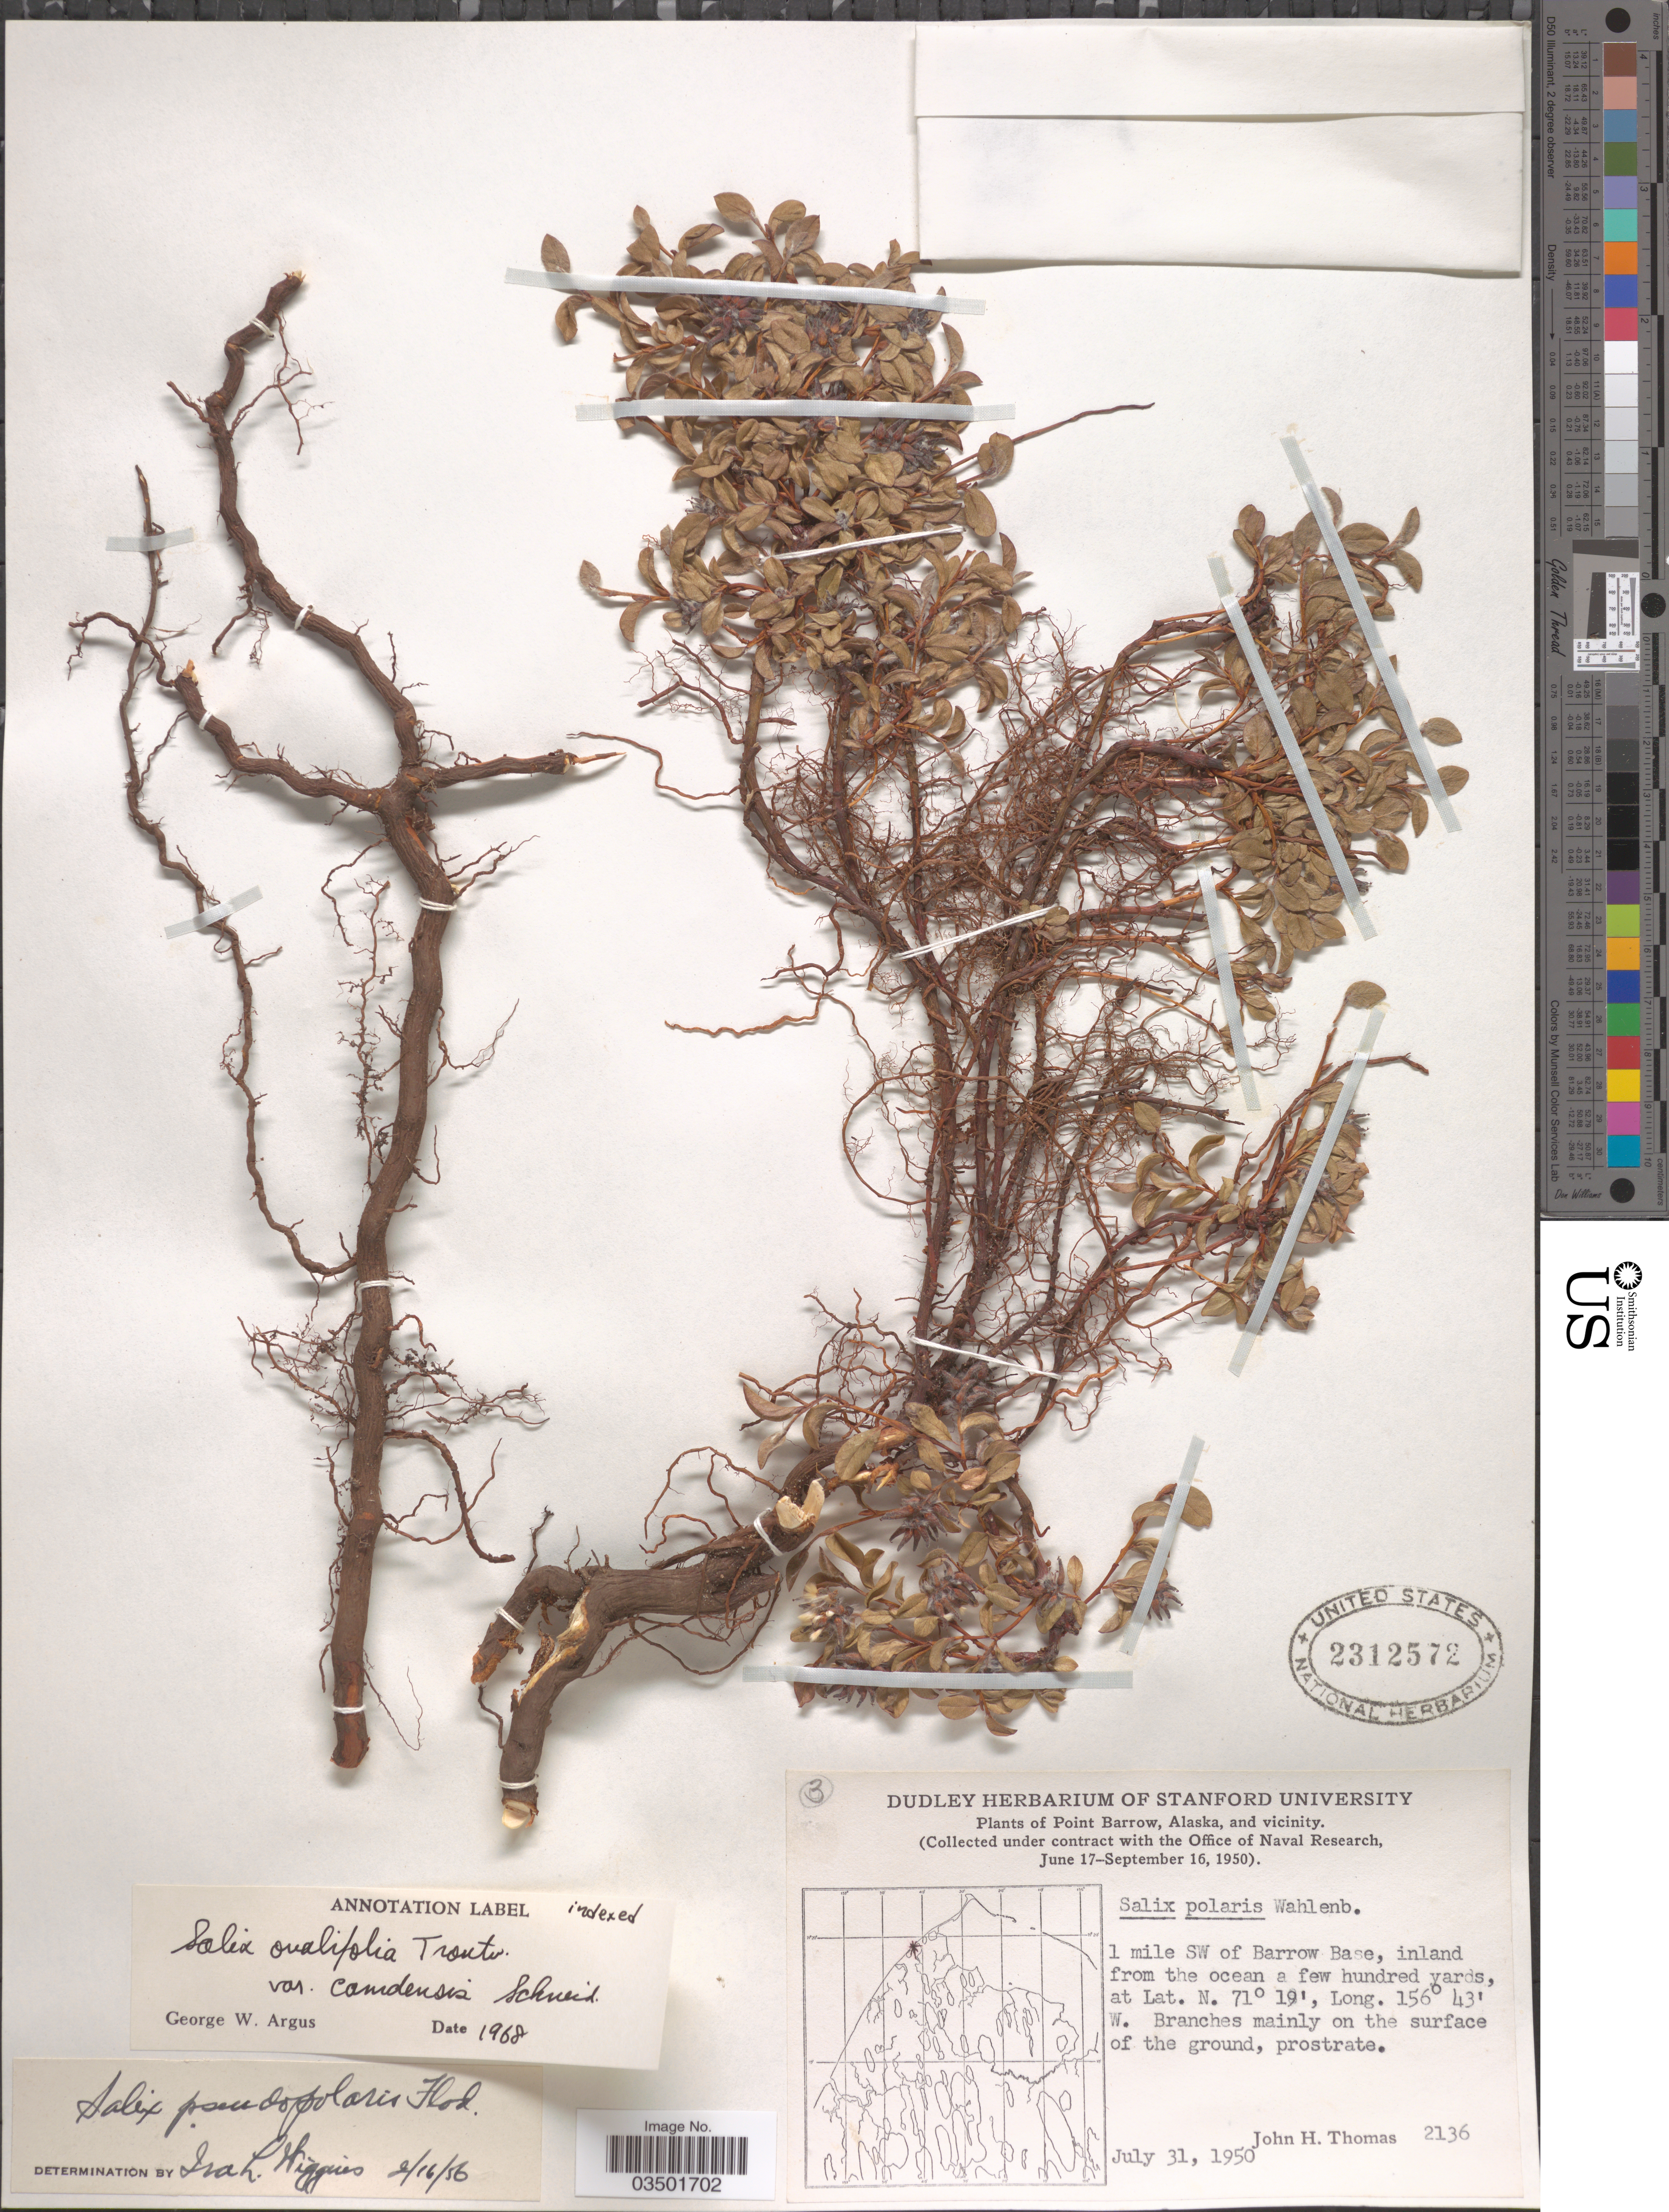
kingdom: Plantae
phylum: Tracheophyta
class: Magnoliopsida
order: Malpighiales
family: Salicaceae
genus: Salix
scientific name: Salix ovalifolia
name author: Trautv.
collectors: J. H. Thomas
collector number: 2136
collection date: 1950-07-31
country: United States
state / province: Alaska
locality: Point Barrow, Alaska, and vicinity. 1 mile SW of Barrow Base, inland from the ocean a few hundred yards.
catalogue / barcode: US 2312572